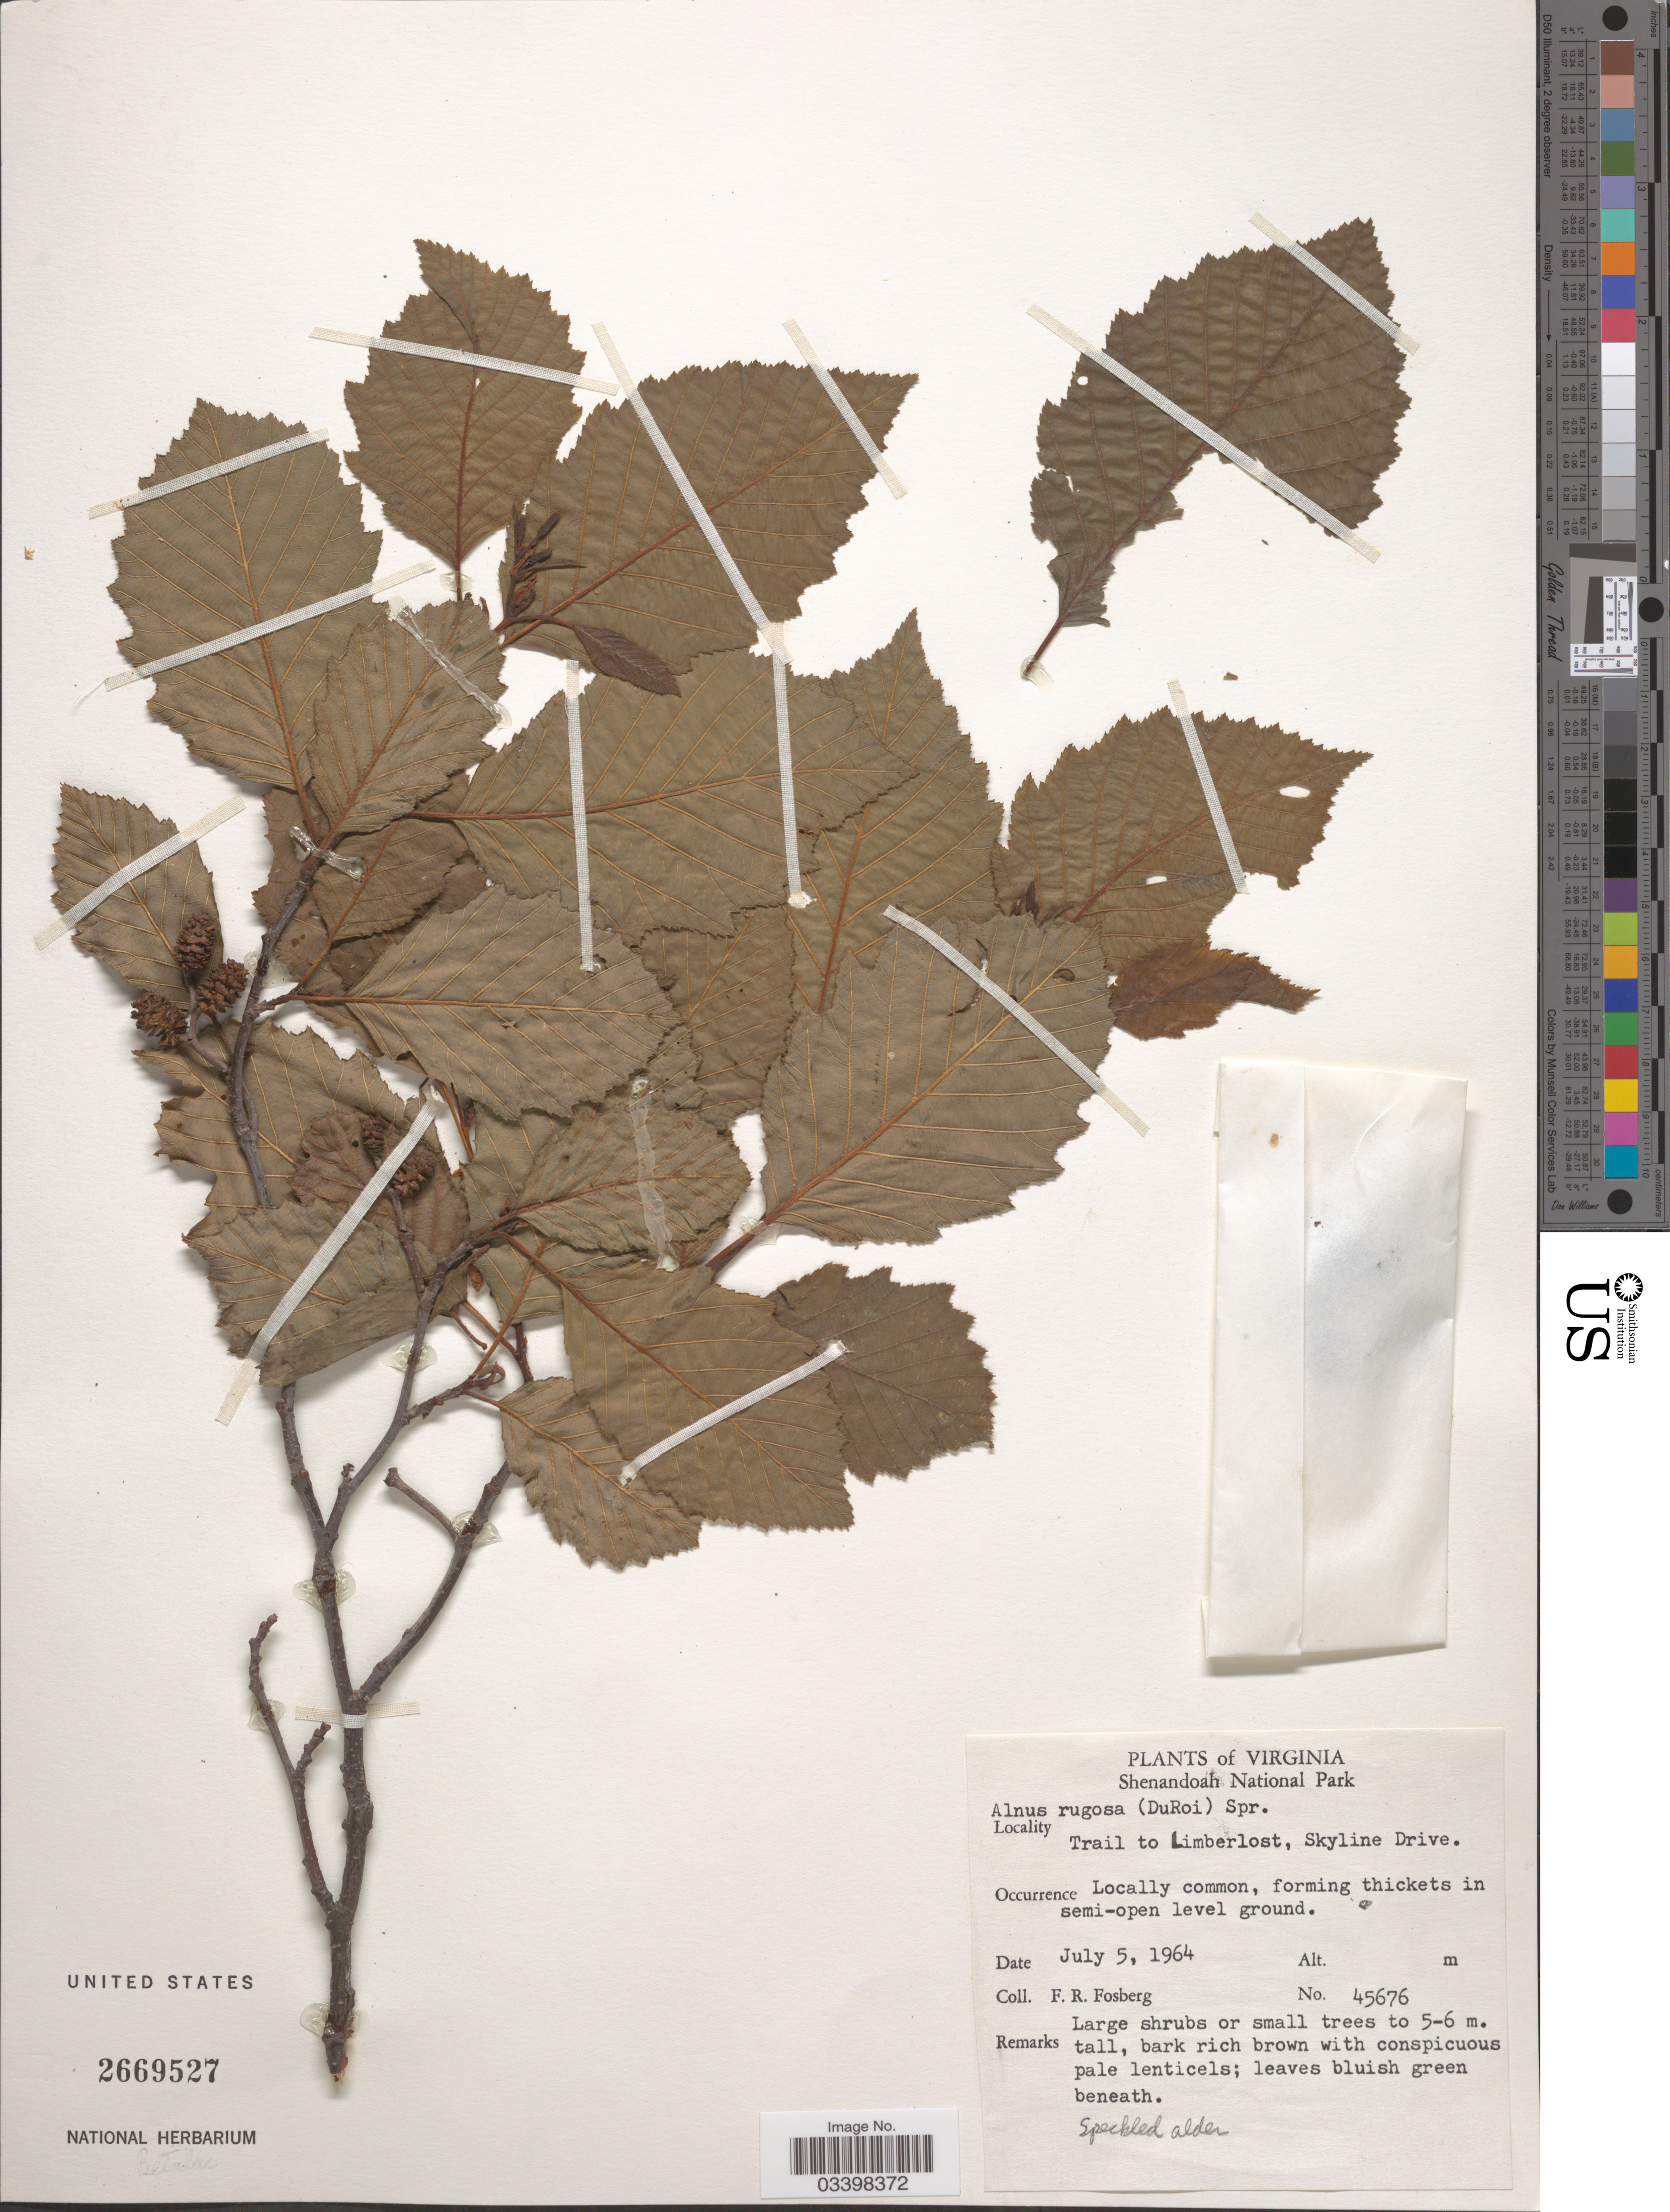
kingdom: Plantae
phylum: Tracheophyta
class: Magnoliopsida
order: Fagales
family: Betulaceae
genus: Alnus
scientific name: Alnus serrulata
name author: (Aiton) Willd.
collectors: F. R. Fosberg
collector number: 45676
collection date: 1964-07-05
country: United States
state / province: Virginia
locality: Shenandoah National Park. Trail to Limberlost, Skyline Drive.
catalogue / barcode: US 2669527